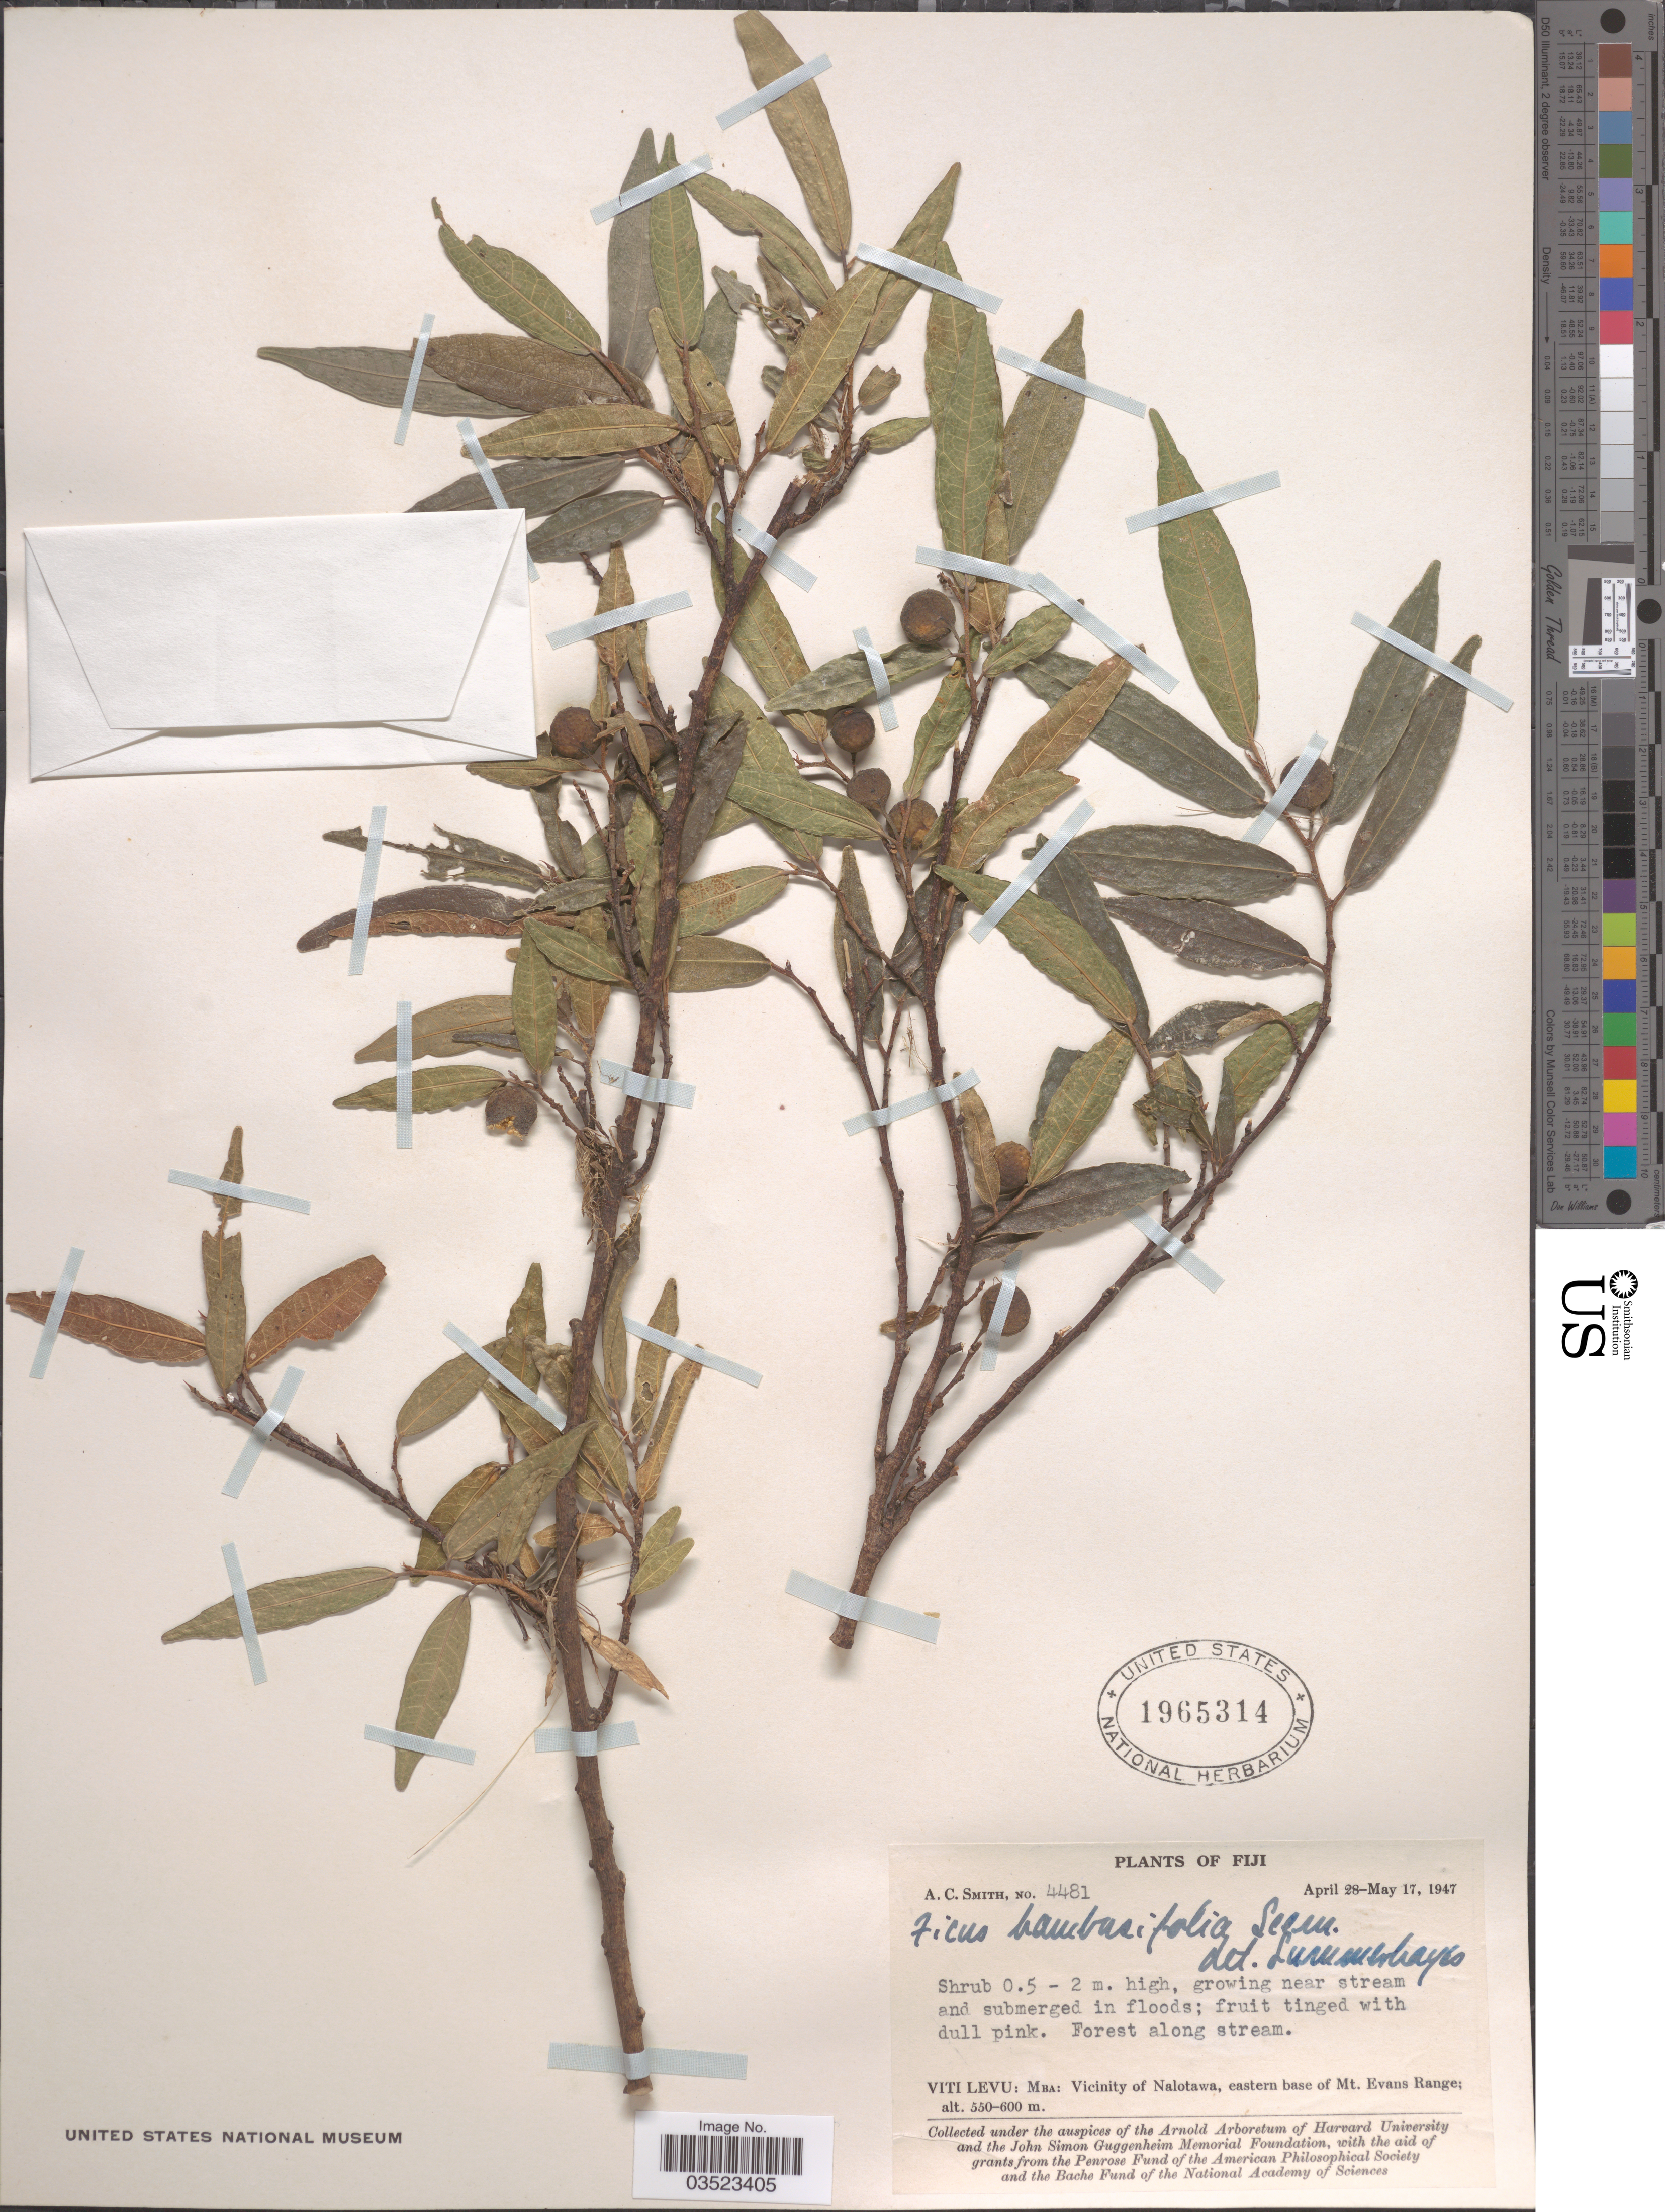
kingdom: Plantae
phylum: Tracheophyta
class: Magnoliopsida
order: Rosales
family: Moraceae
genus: Ficus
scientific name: Ficus bambusaefolia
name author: Seem.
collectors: A. C. Smith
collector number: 4481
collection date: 1947-04-28/1947-05-17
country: Fiji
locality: Viti Levu: Mba: Vicinity of Nalotawa, eastern base of Mt. Evans Range.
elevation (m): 550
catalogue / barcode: US 1965314